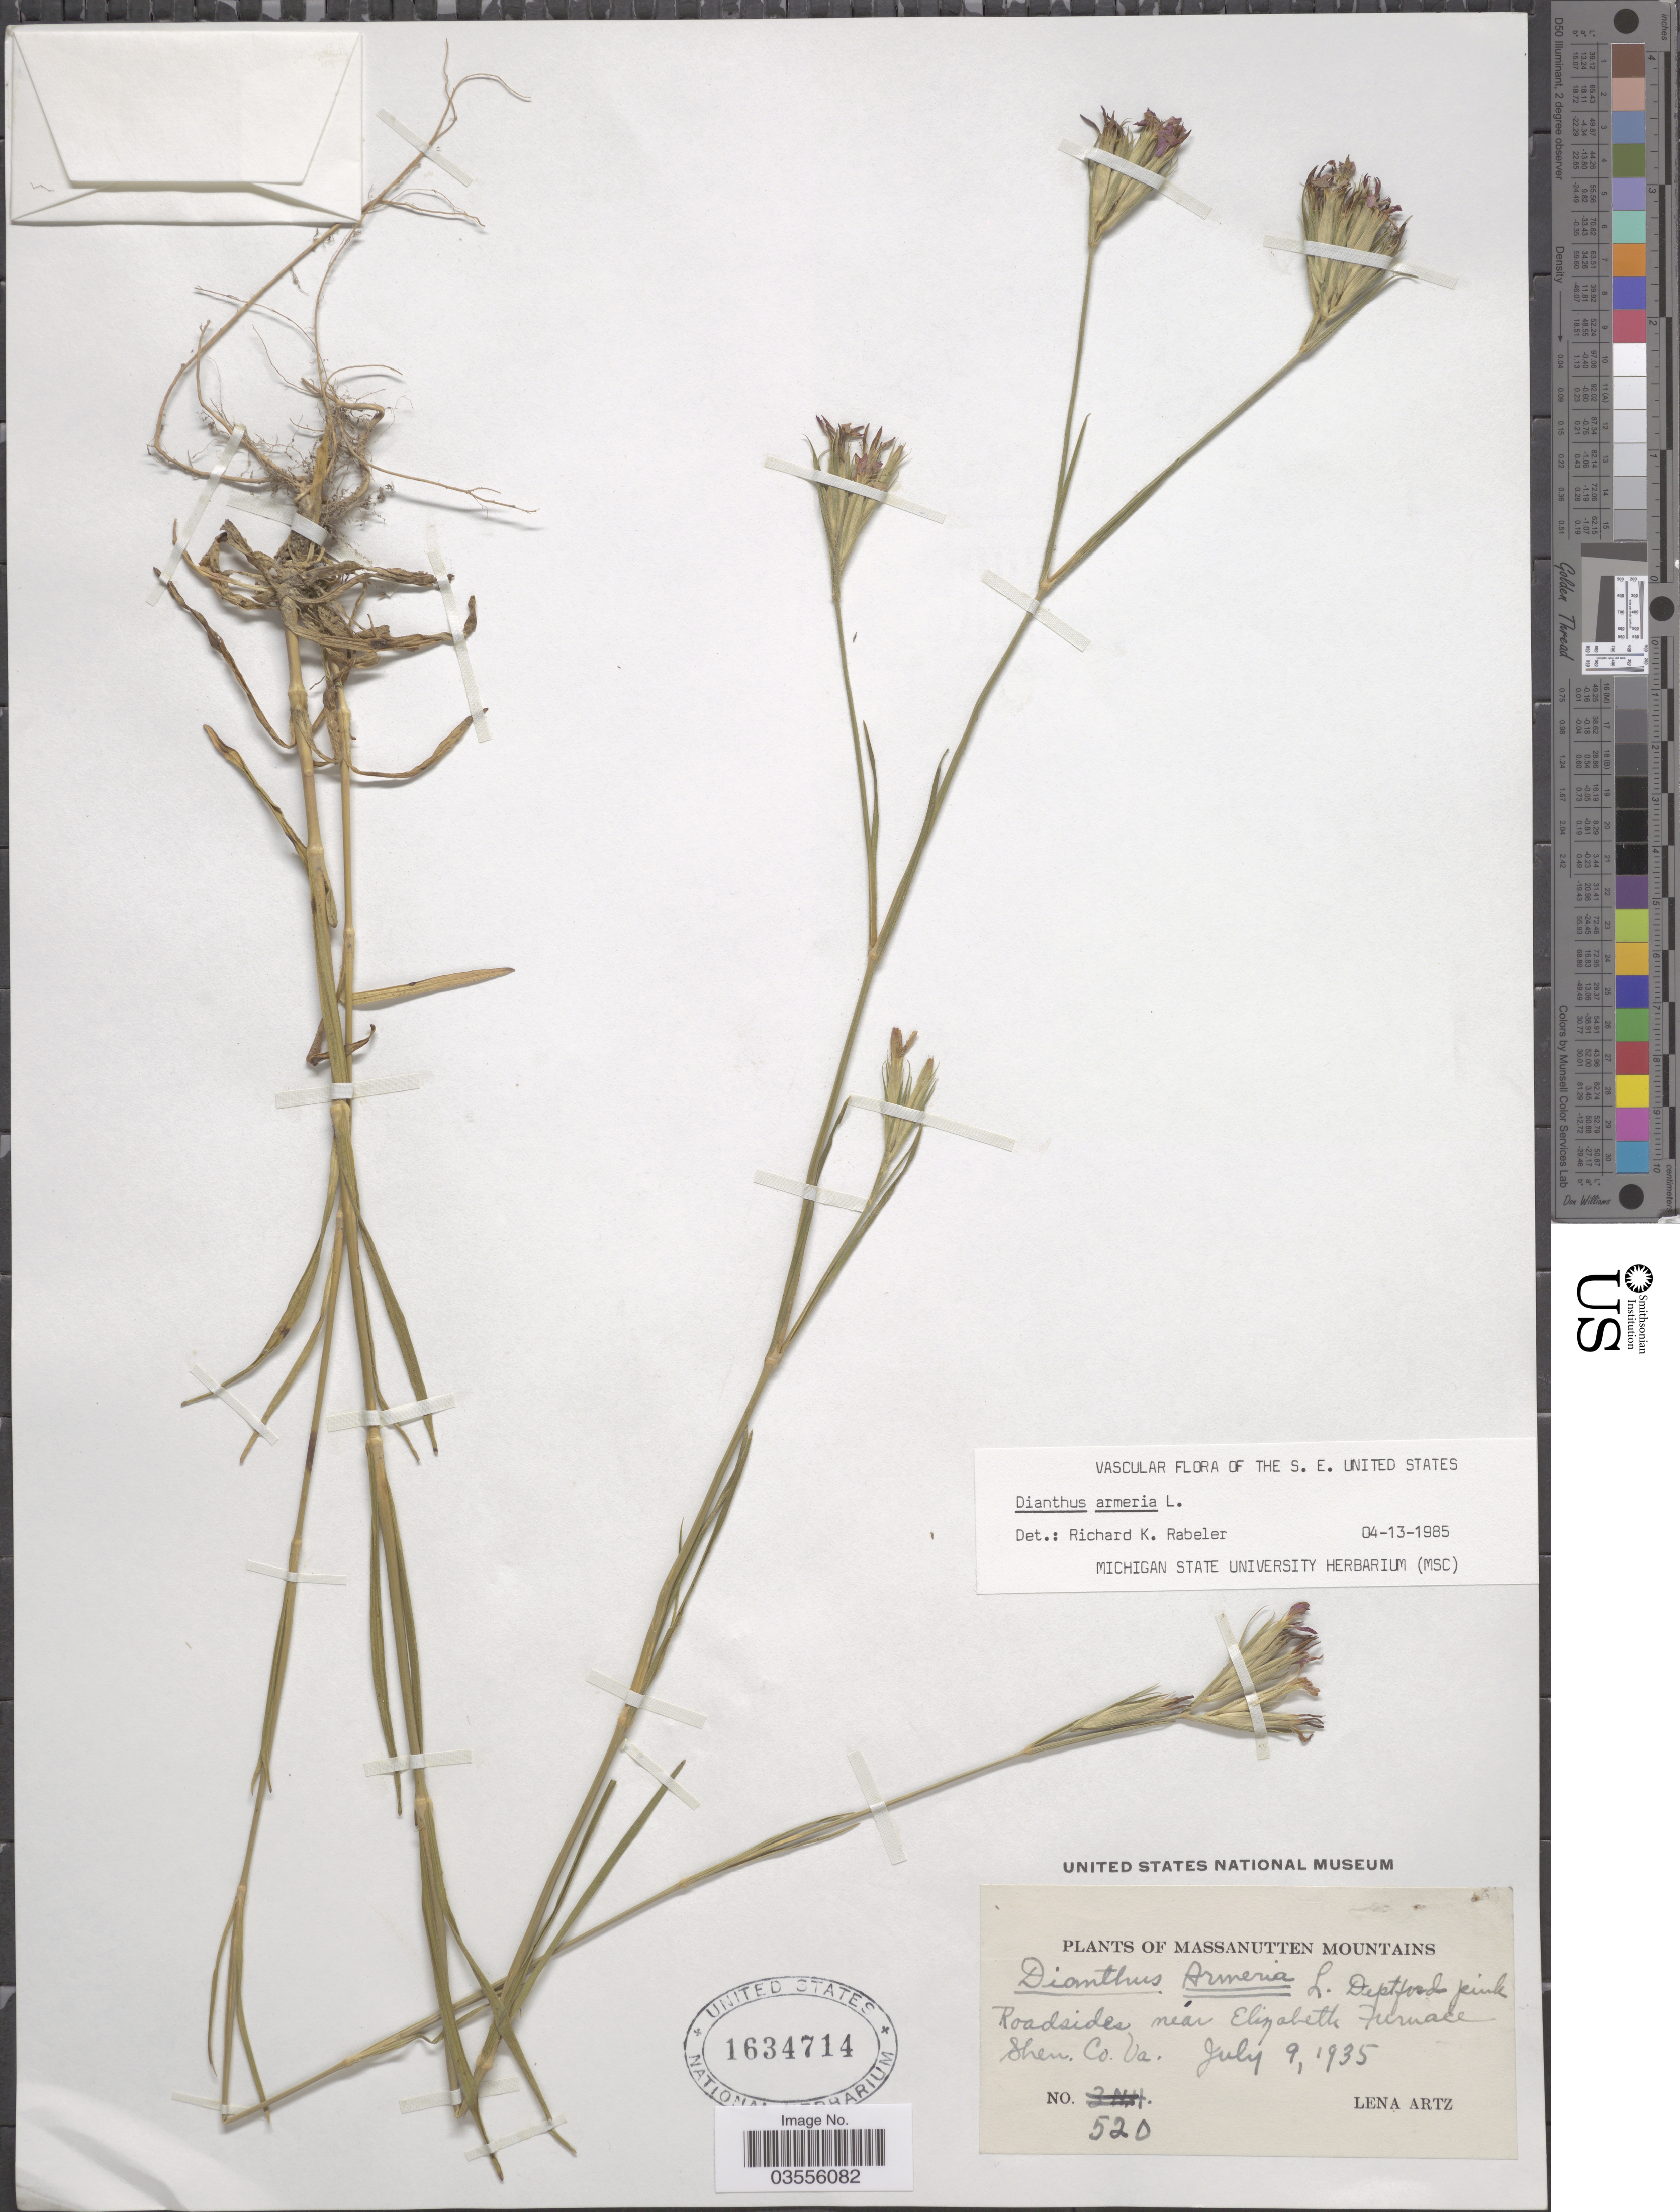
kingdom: Plantae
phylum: Tracheophyta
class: Magnoliopsida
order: Caryophyllales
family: Caryophyllaceae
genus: Dianthus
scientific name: Dianthus armeria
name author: L.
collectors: L. Artz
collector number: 520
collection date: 1935-07-09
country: United States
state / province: Virginia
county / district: Shenandoah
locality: Massanutten Mountains. Roadsides near Elizabeth Furnace Shen. Co.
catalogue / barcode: US 1634714